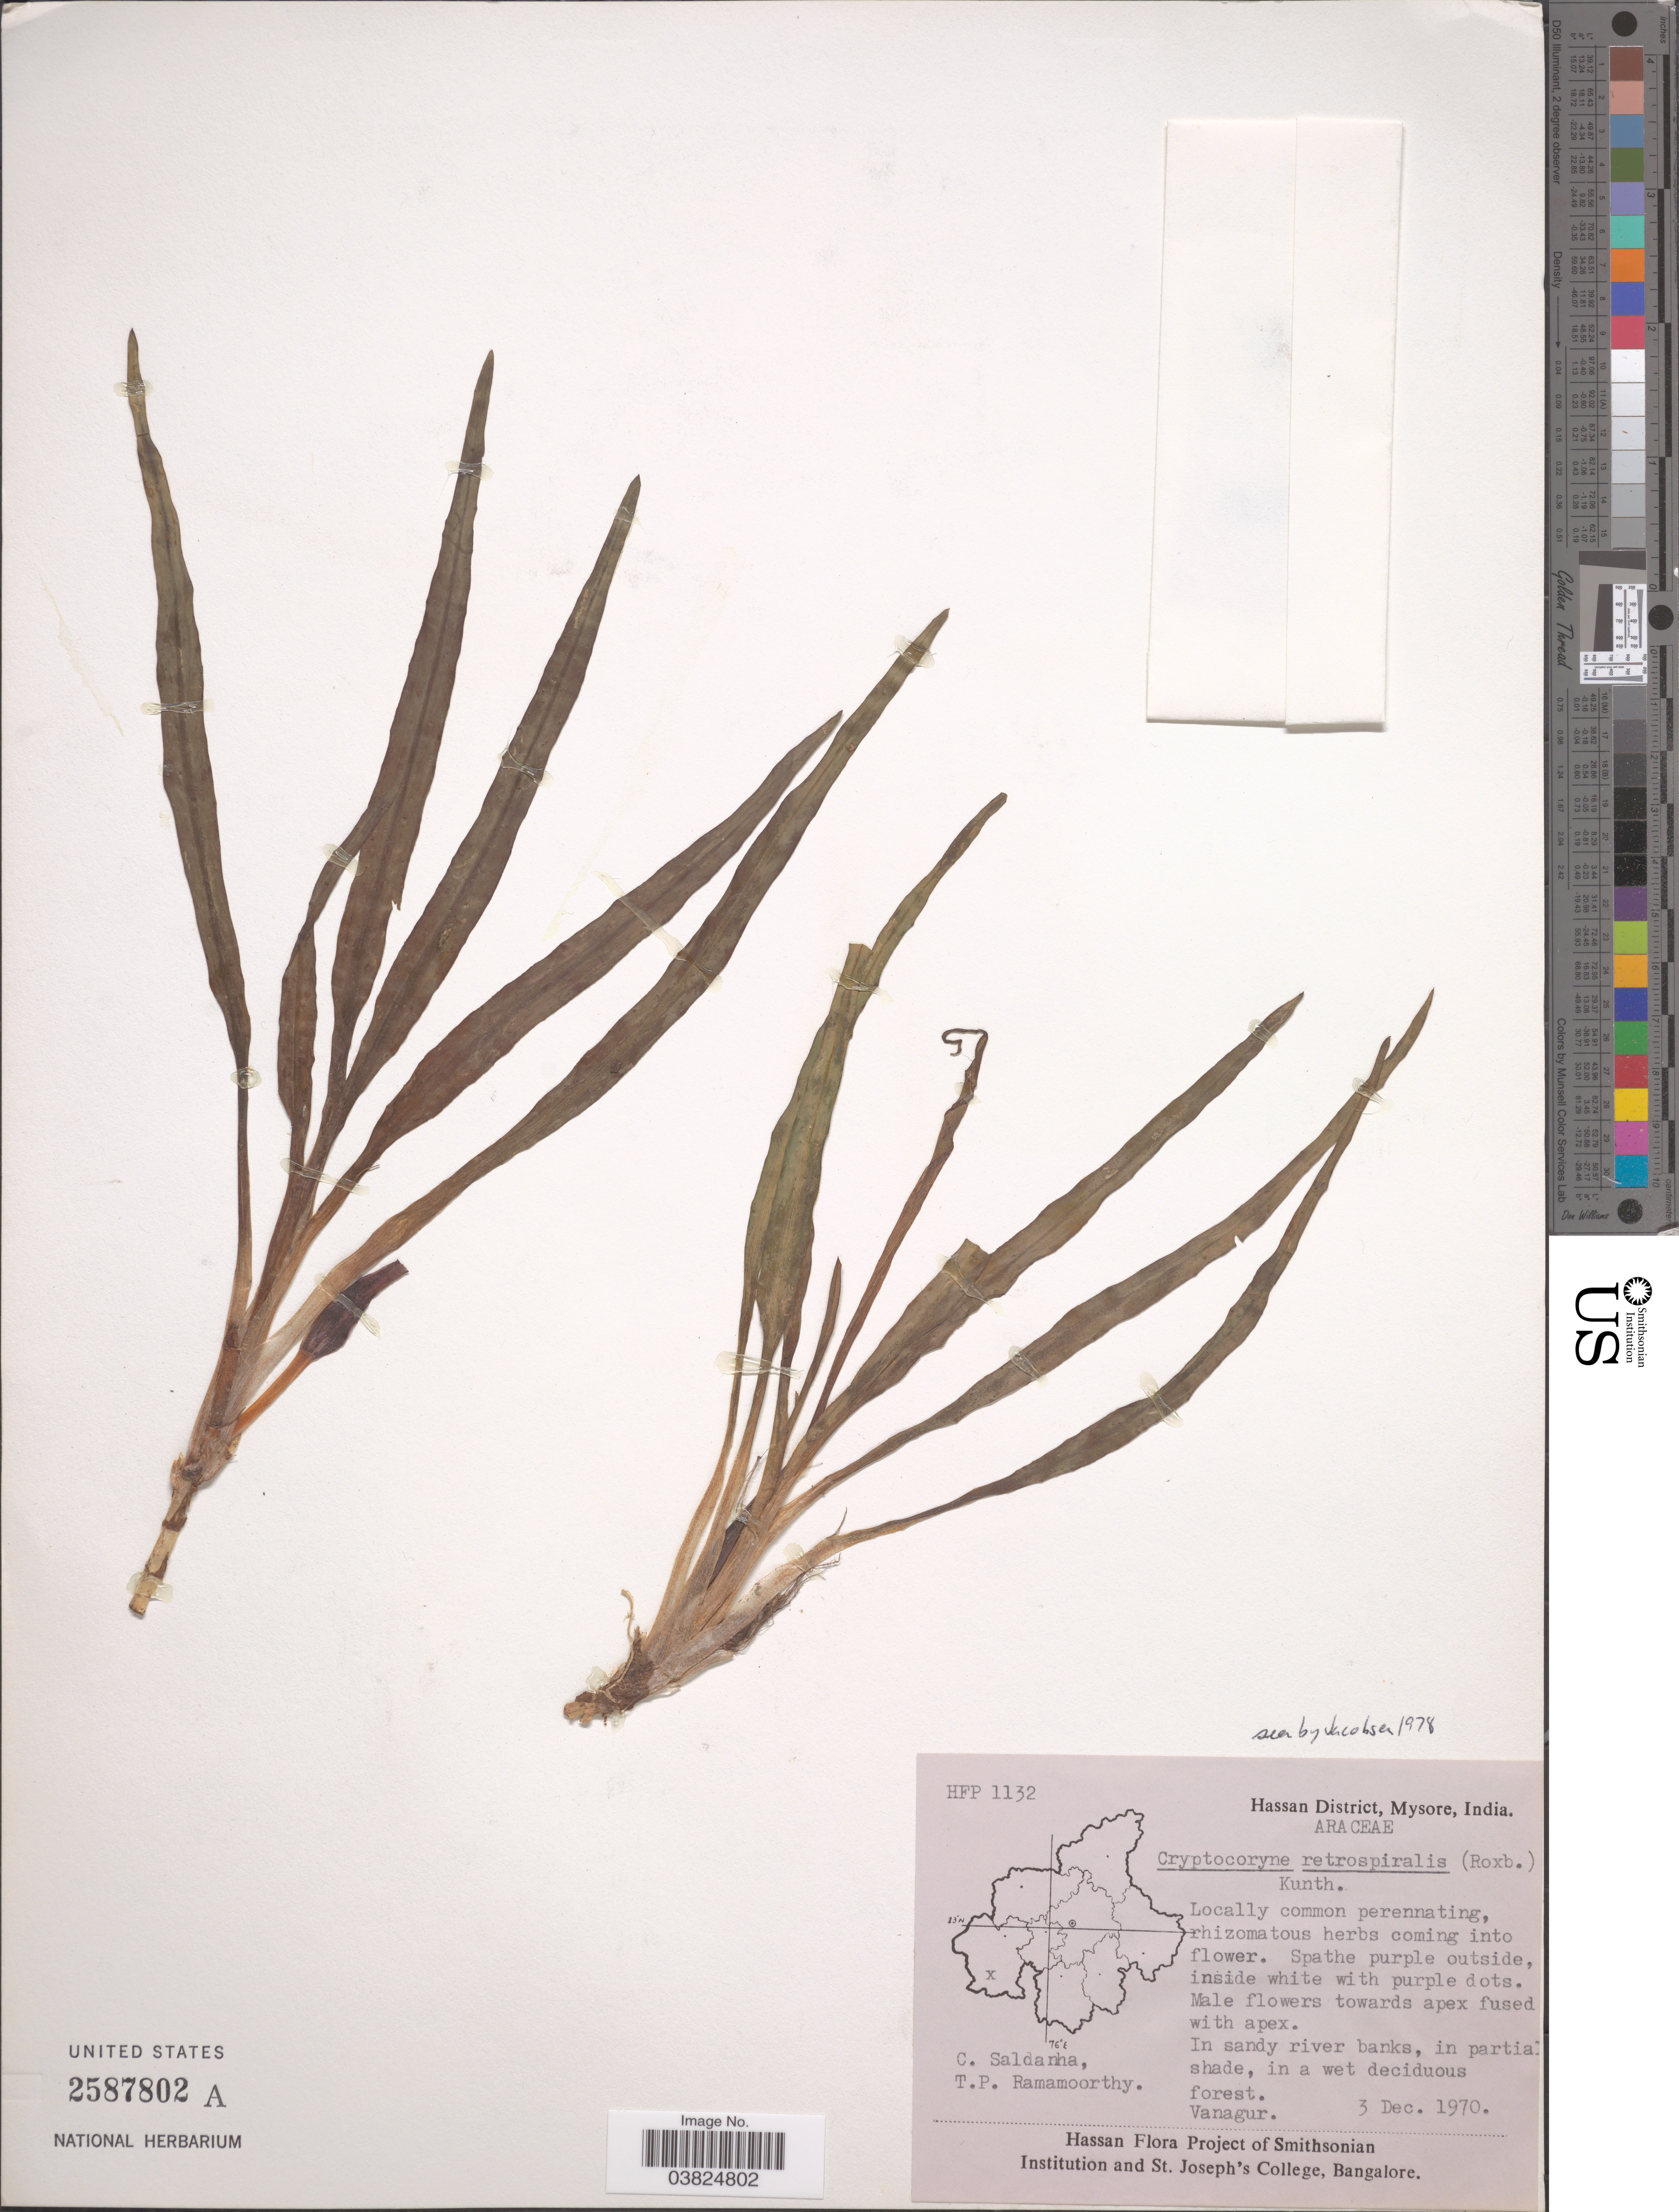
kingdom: Plantae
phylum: Tracheophyta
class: Liliopsida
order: Alismatales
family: Araceae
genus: Cryptocoryne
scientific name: Cryptocoryne retrospiralis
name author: (Roxb.) Kunth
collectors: C. Saldanha & T. P. Ramamoorthy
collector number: HFP1132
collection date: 1970-12-03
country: India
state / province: Karnataka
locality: Hassan District, Mysore. Vanagur.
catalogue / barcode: US 2587802A